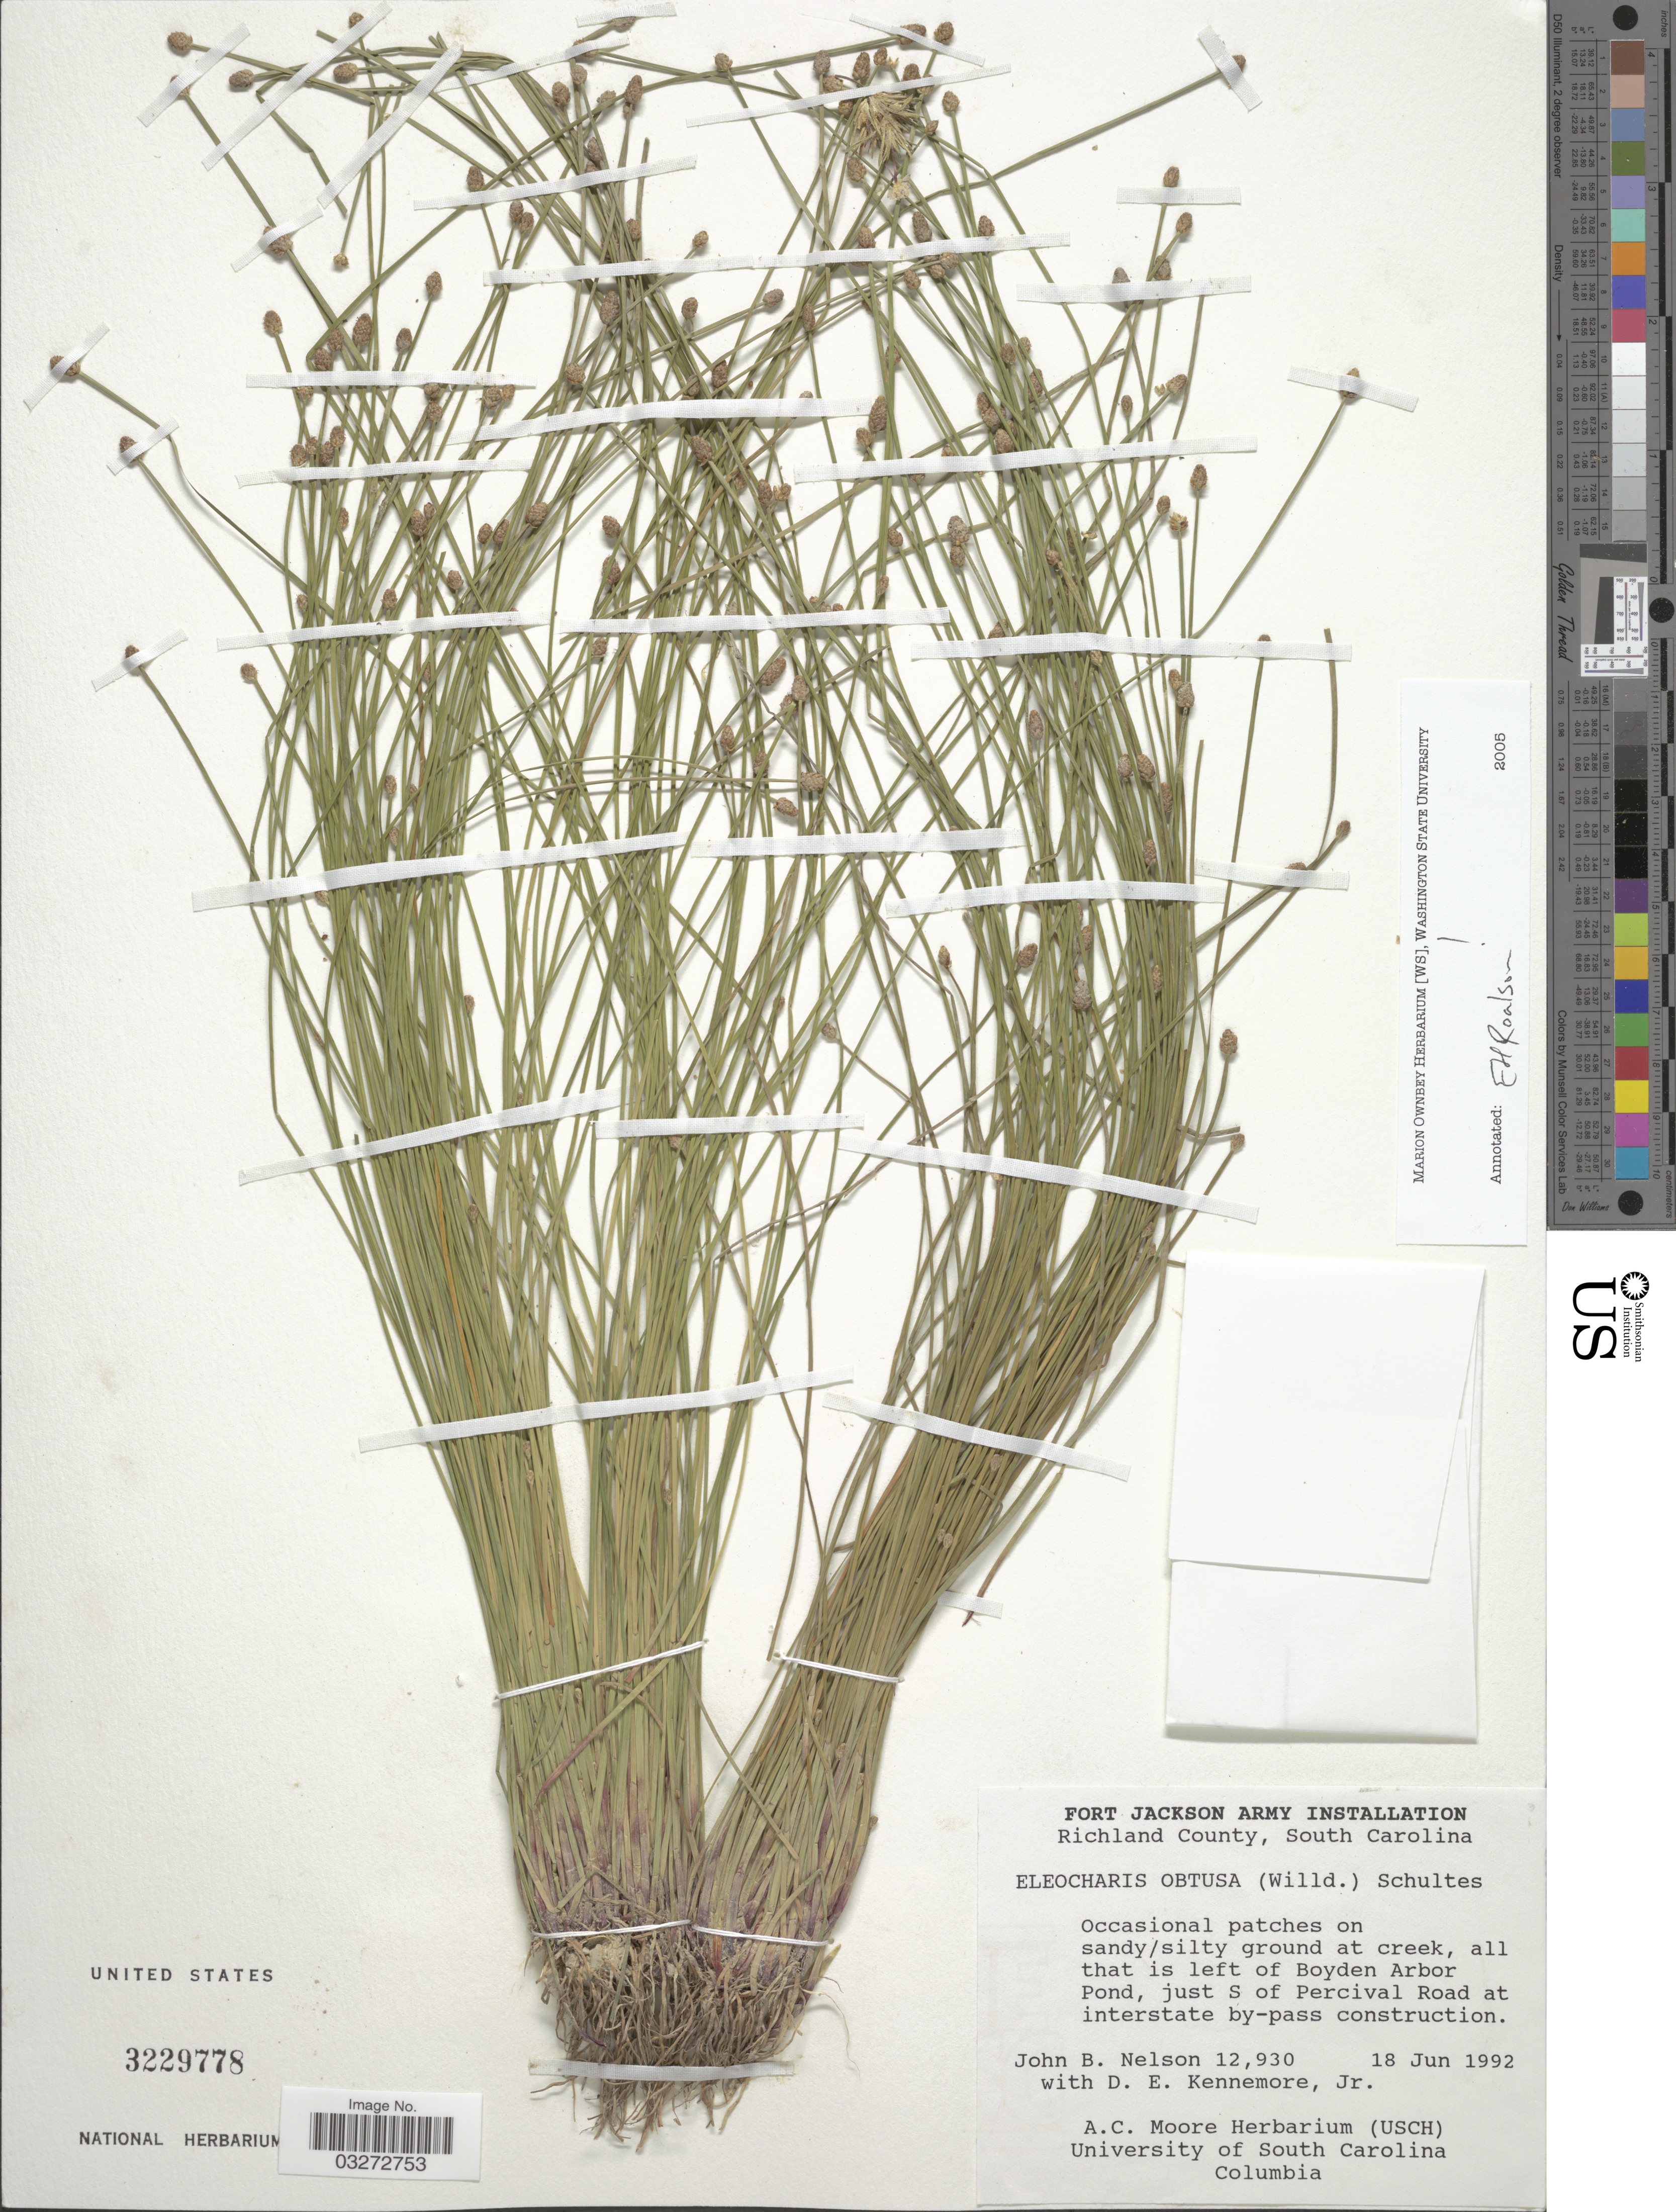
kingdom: Plantae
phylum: Tracheophyta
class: Liliopsida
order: Poales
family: Cyperaceae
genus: Eleocharis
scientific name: Eleocharis obtusa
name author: (Willd.) Schult.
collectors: J. B. Nelson & D. Kennemore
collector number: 12930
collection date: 1992-06-18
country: United States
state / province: South Carolina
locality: Richland County. All that is left of Boyden Arbor Pond, just S of Percival Road at interstate by-pass construction.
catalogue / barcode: US 3229778